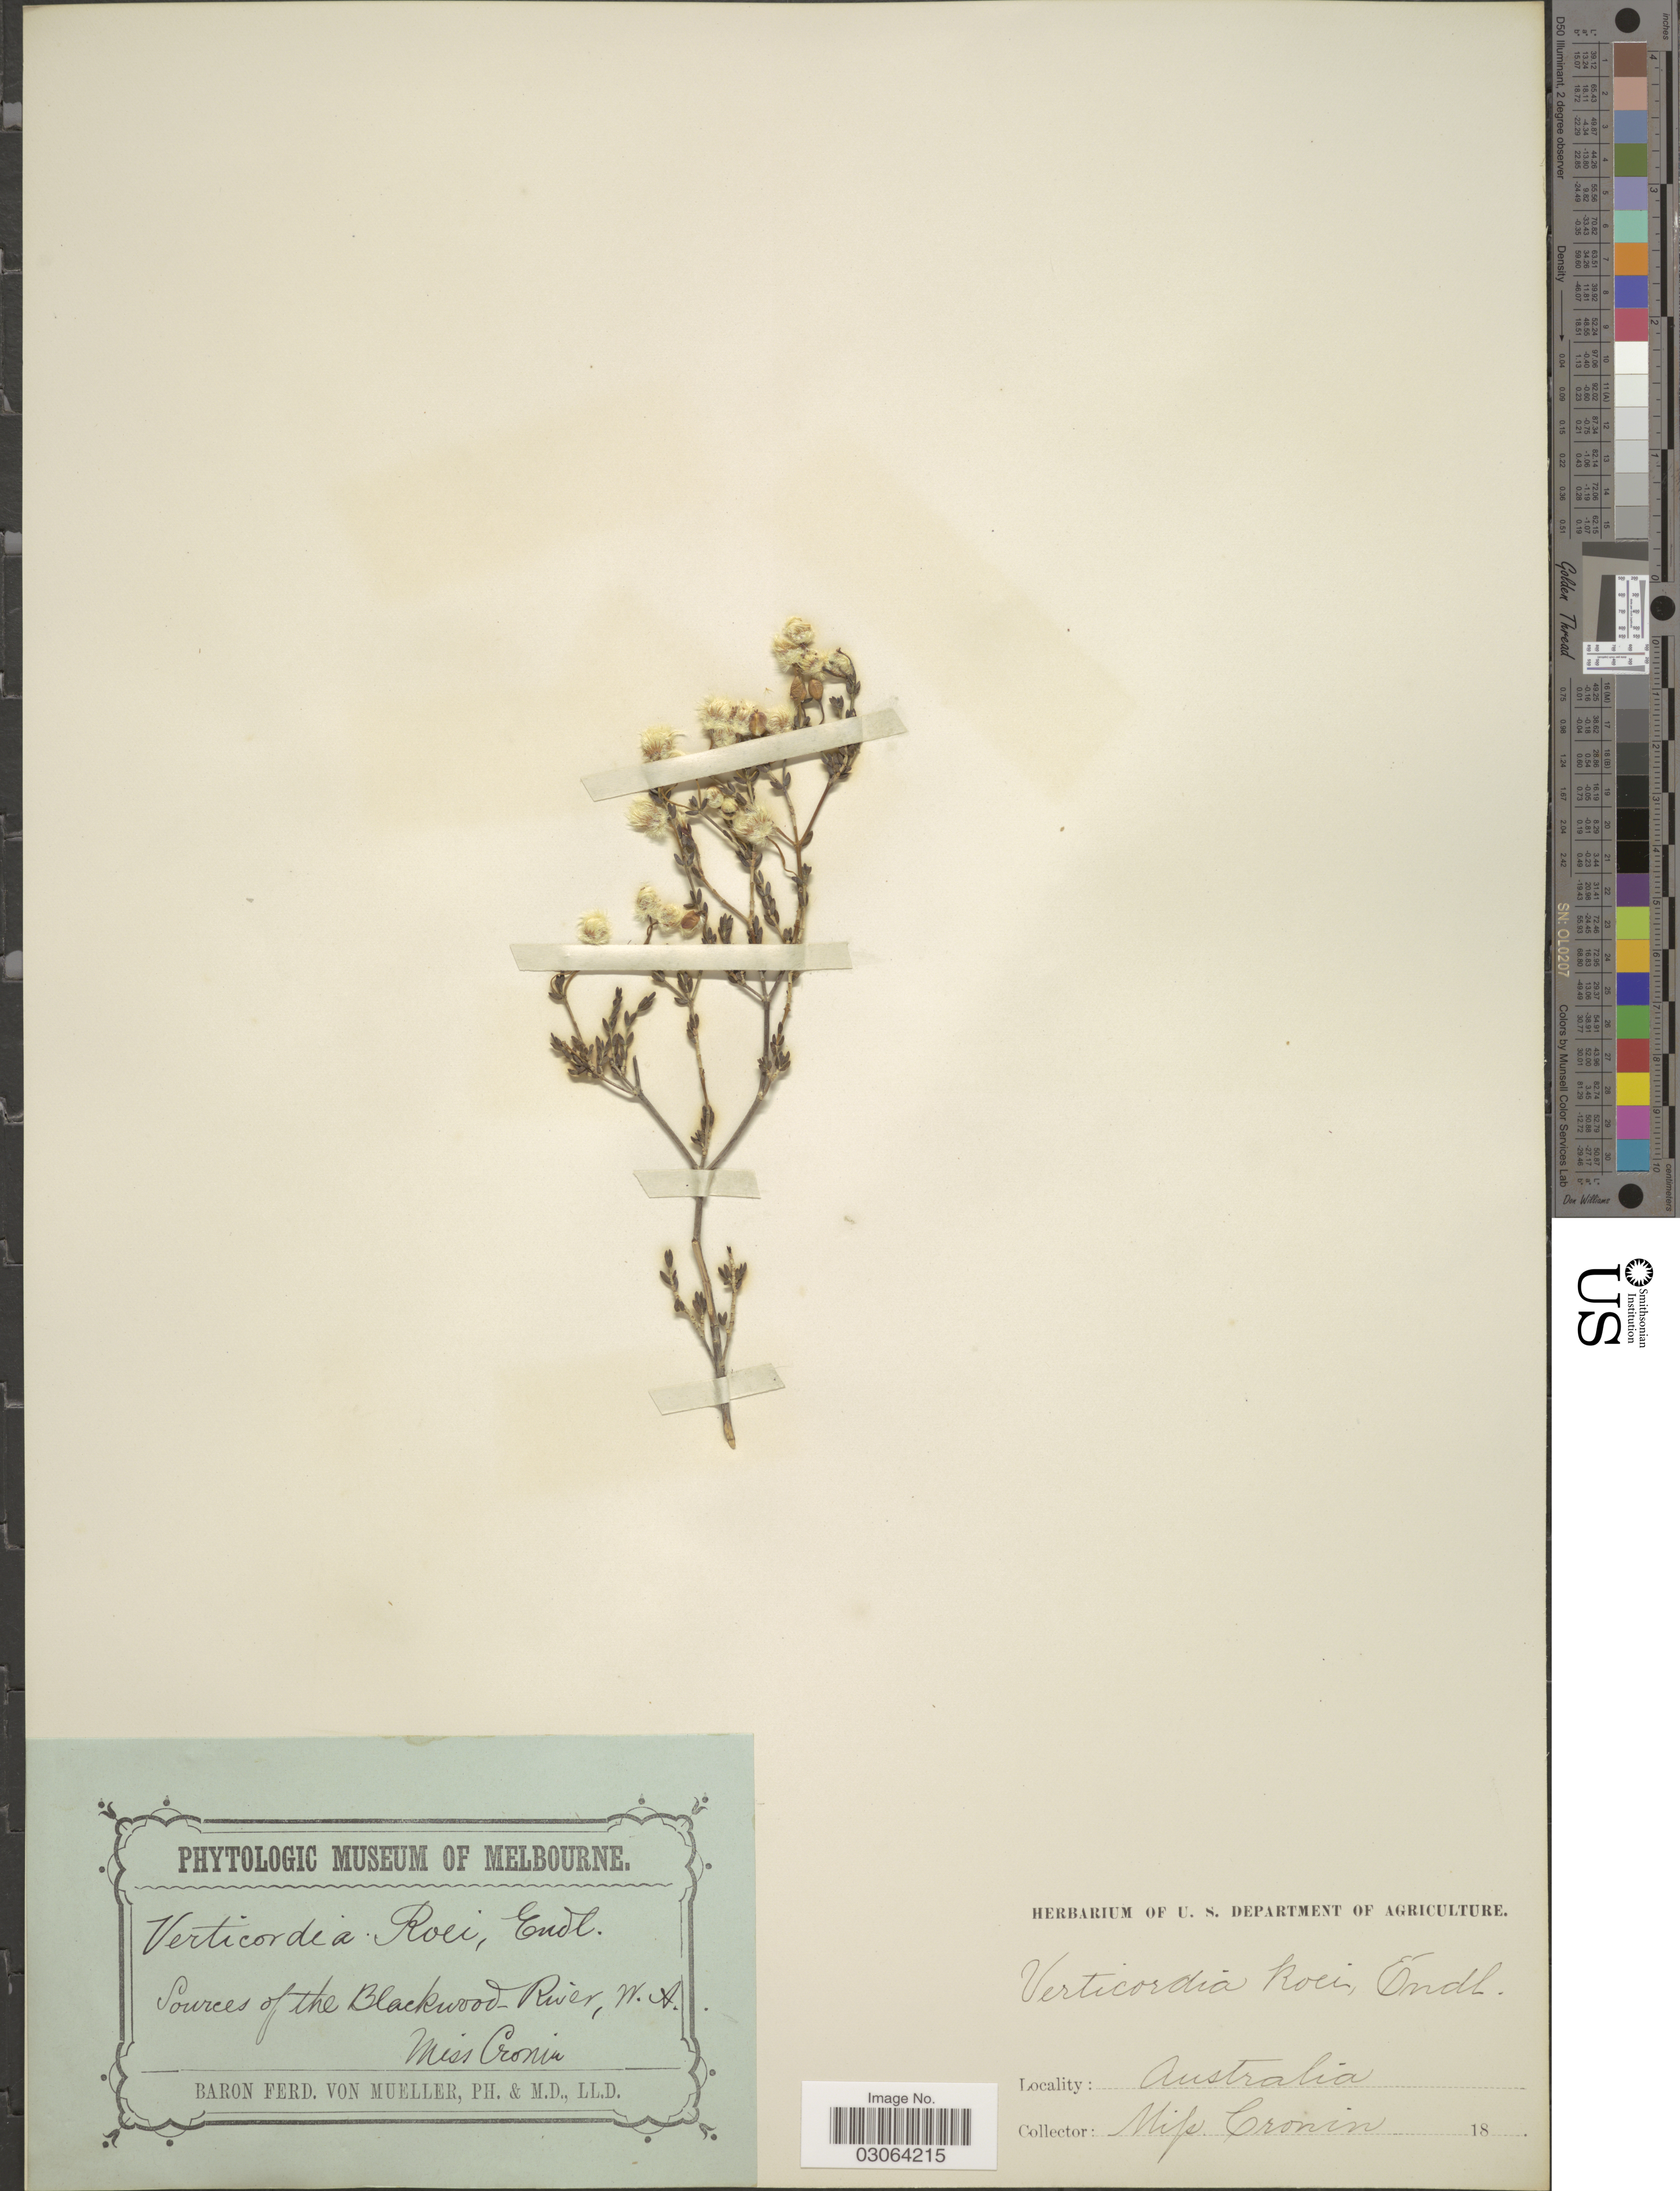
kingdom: Plantae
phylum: Tracheophyta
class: Magnoliopsida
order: Myrtales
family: Myrtaceae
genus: Verticordia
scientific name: Verticordia roei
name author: Endl.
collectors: M. Cronin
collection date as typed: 18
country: Australia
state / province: Western Australia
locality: Sources of the Blackwood River, W.A.